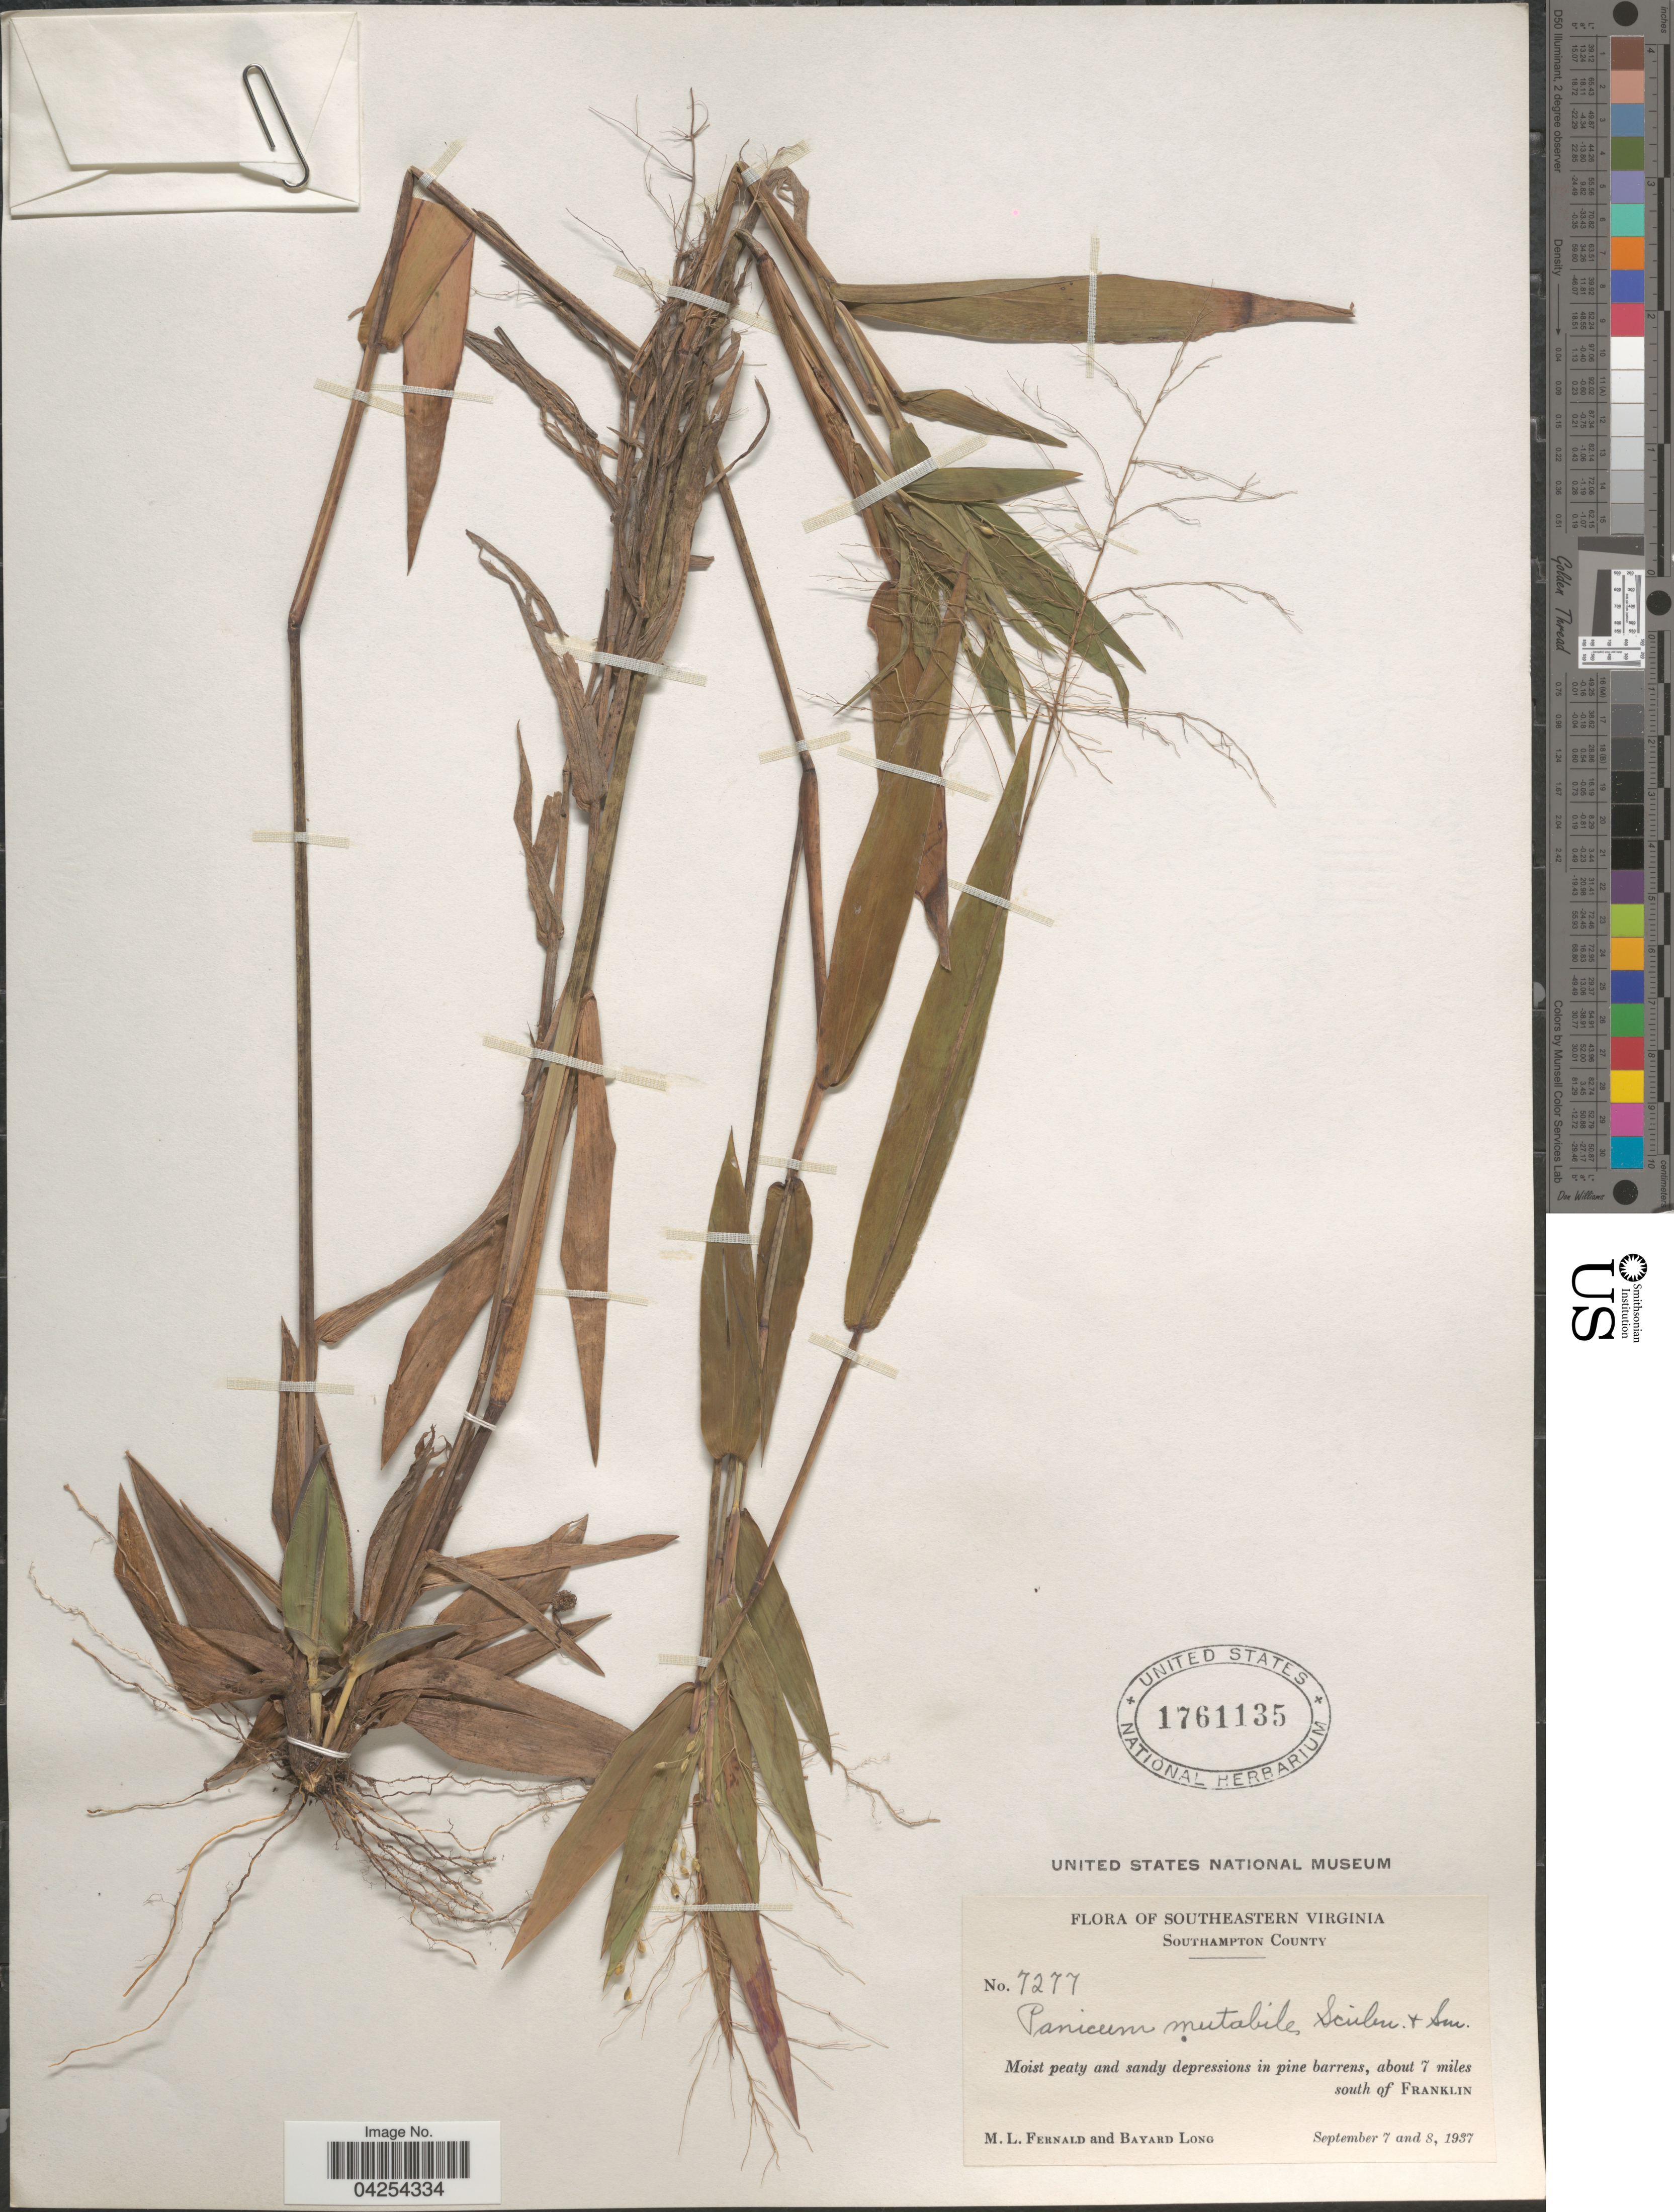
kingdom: Plantae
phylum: Tracheophyta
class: Liliopsida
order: Poales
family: Poaceae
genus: Dichanthelium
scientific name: Dichanthelium commutatum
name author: (Schult.) Gould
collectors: M. L. Fernald & B. Long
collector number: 7277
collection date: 1937-09-07/1937-09-08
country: United States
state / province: Virginia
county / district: Southampton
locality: Southeastern Virginia. Southampton County. Moist peaty and sandy depressions in pine barrens, about 7 miles south of Franklin.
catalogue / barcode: US 1761135